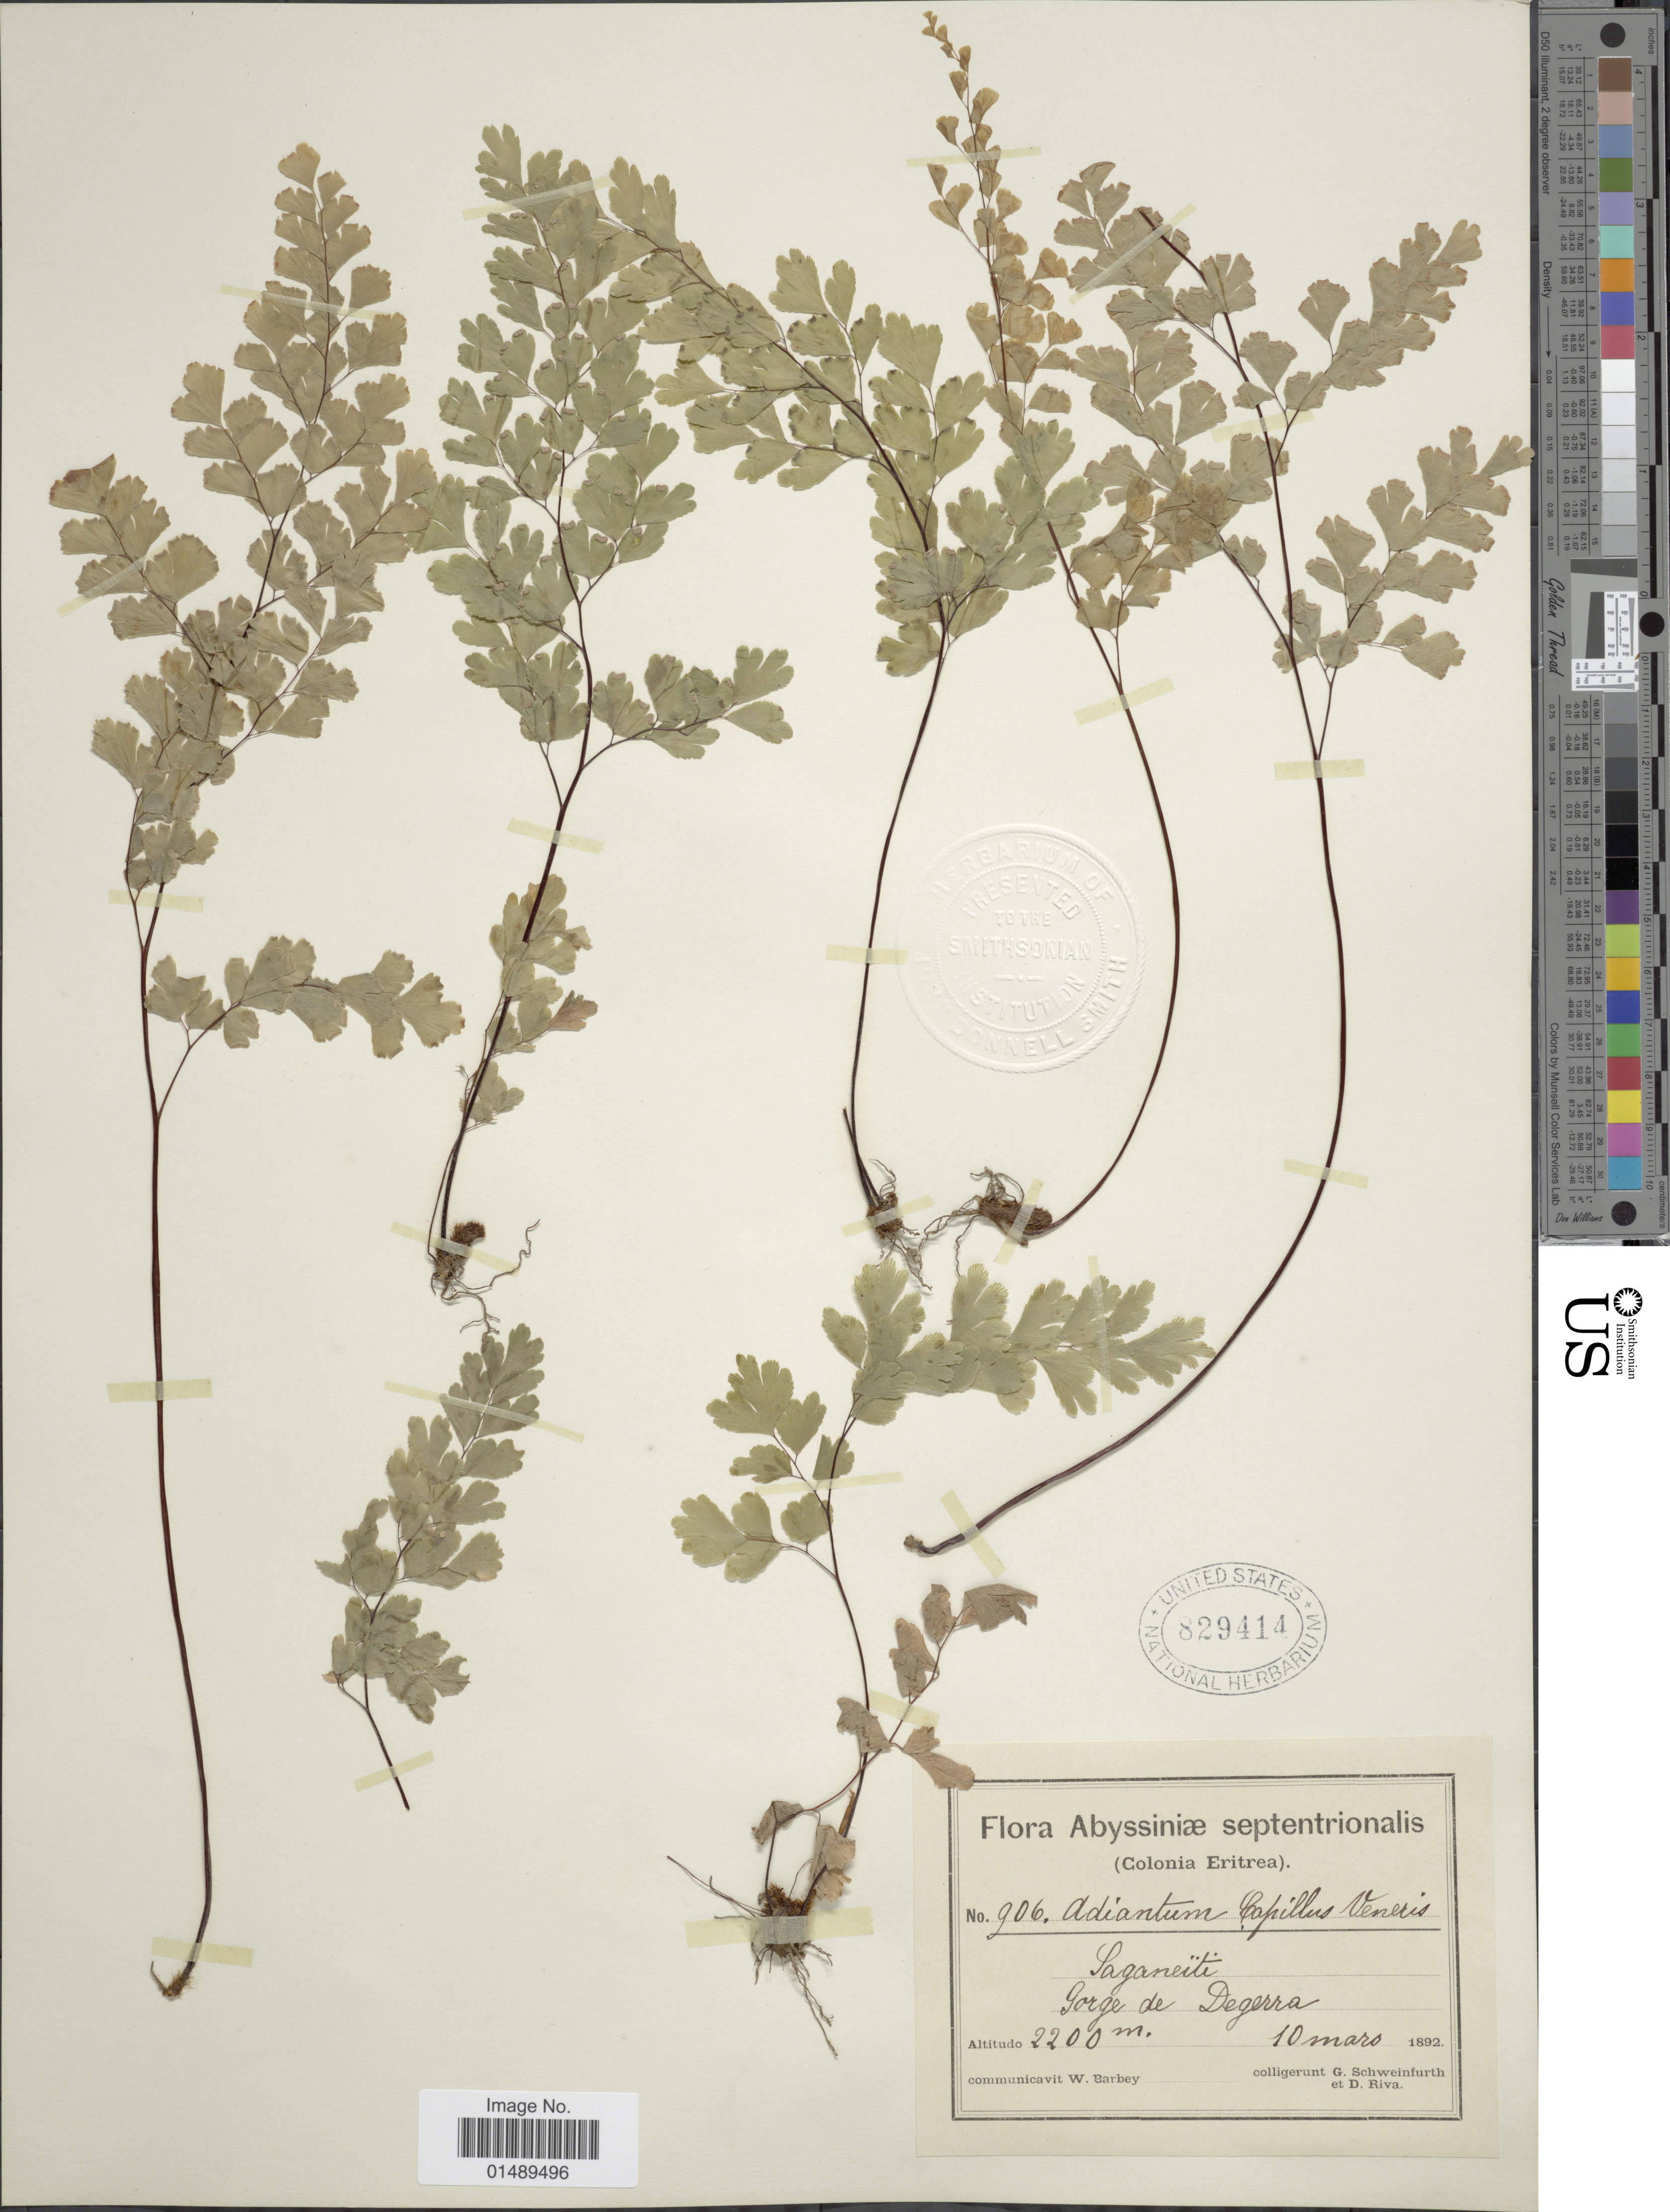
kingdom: Plantae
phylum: Tracheophyta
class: Polypodiopsida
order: Polypodiales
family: Pteridaceae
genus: Adiantum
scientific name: Adiantum capillus-veneris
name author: L.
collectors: G. A. Schweinfurth (herbarium) & D. Riva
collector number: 906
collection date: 1892-03-10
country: Eritrea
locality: Saganeiti, Gorge de Degerra.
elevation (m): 2200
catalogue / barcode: US 829414